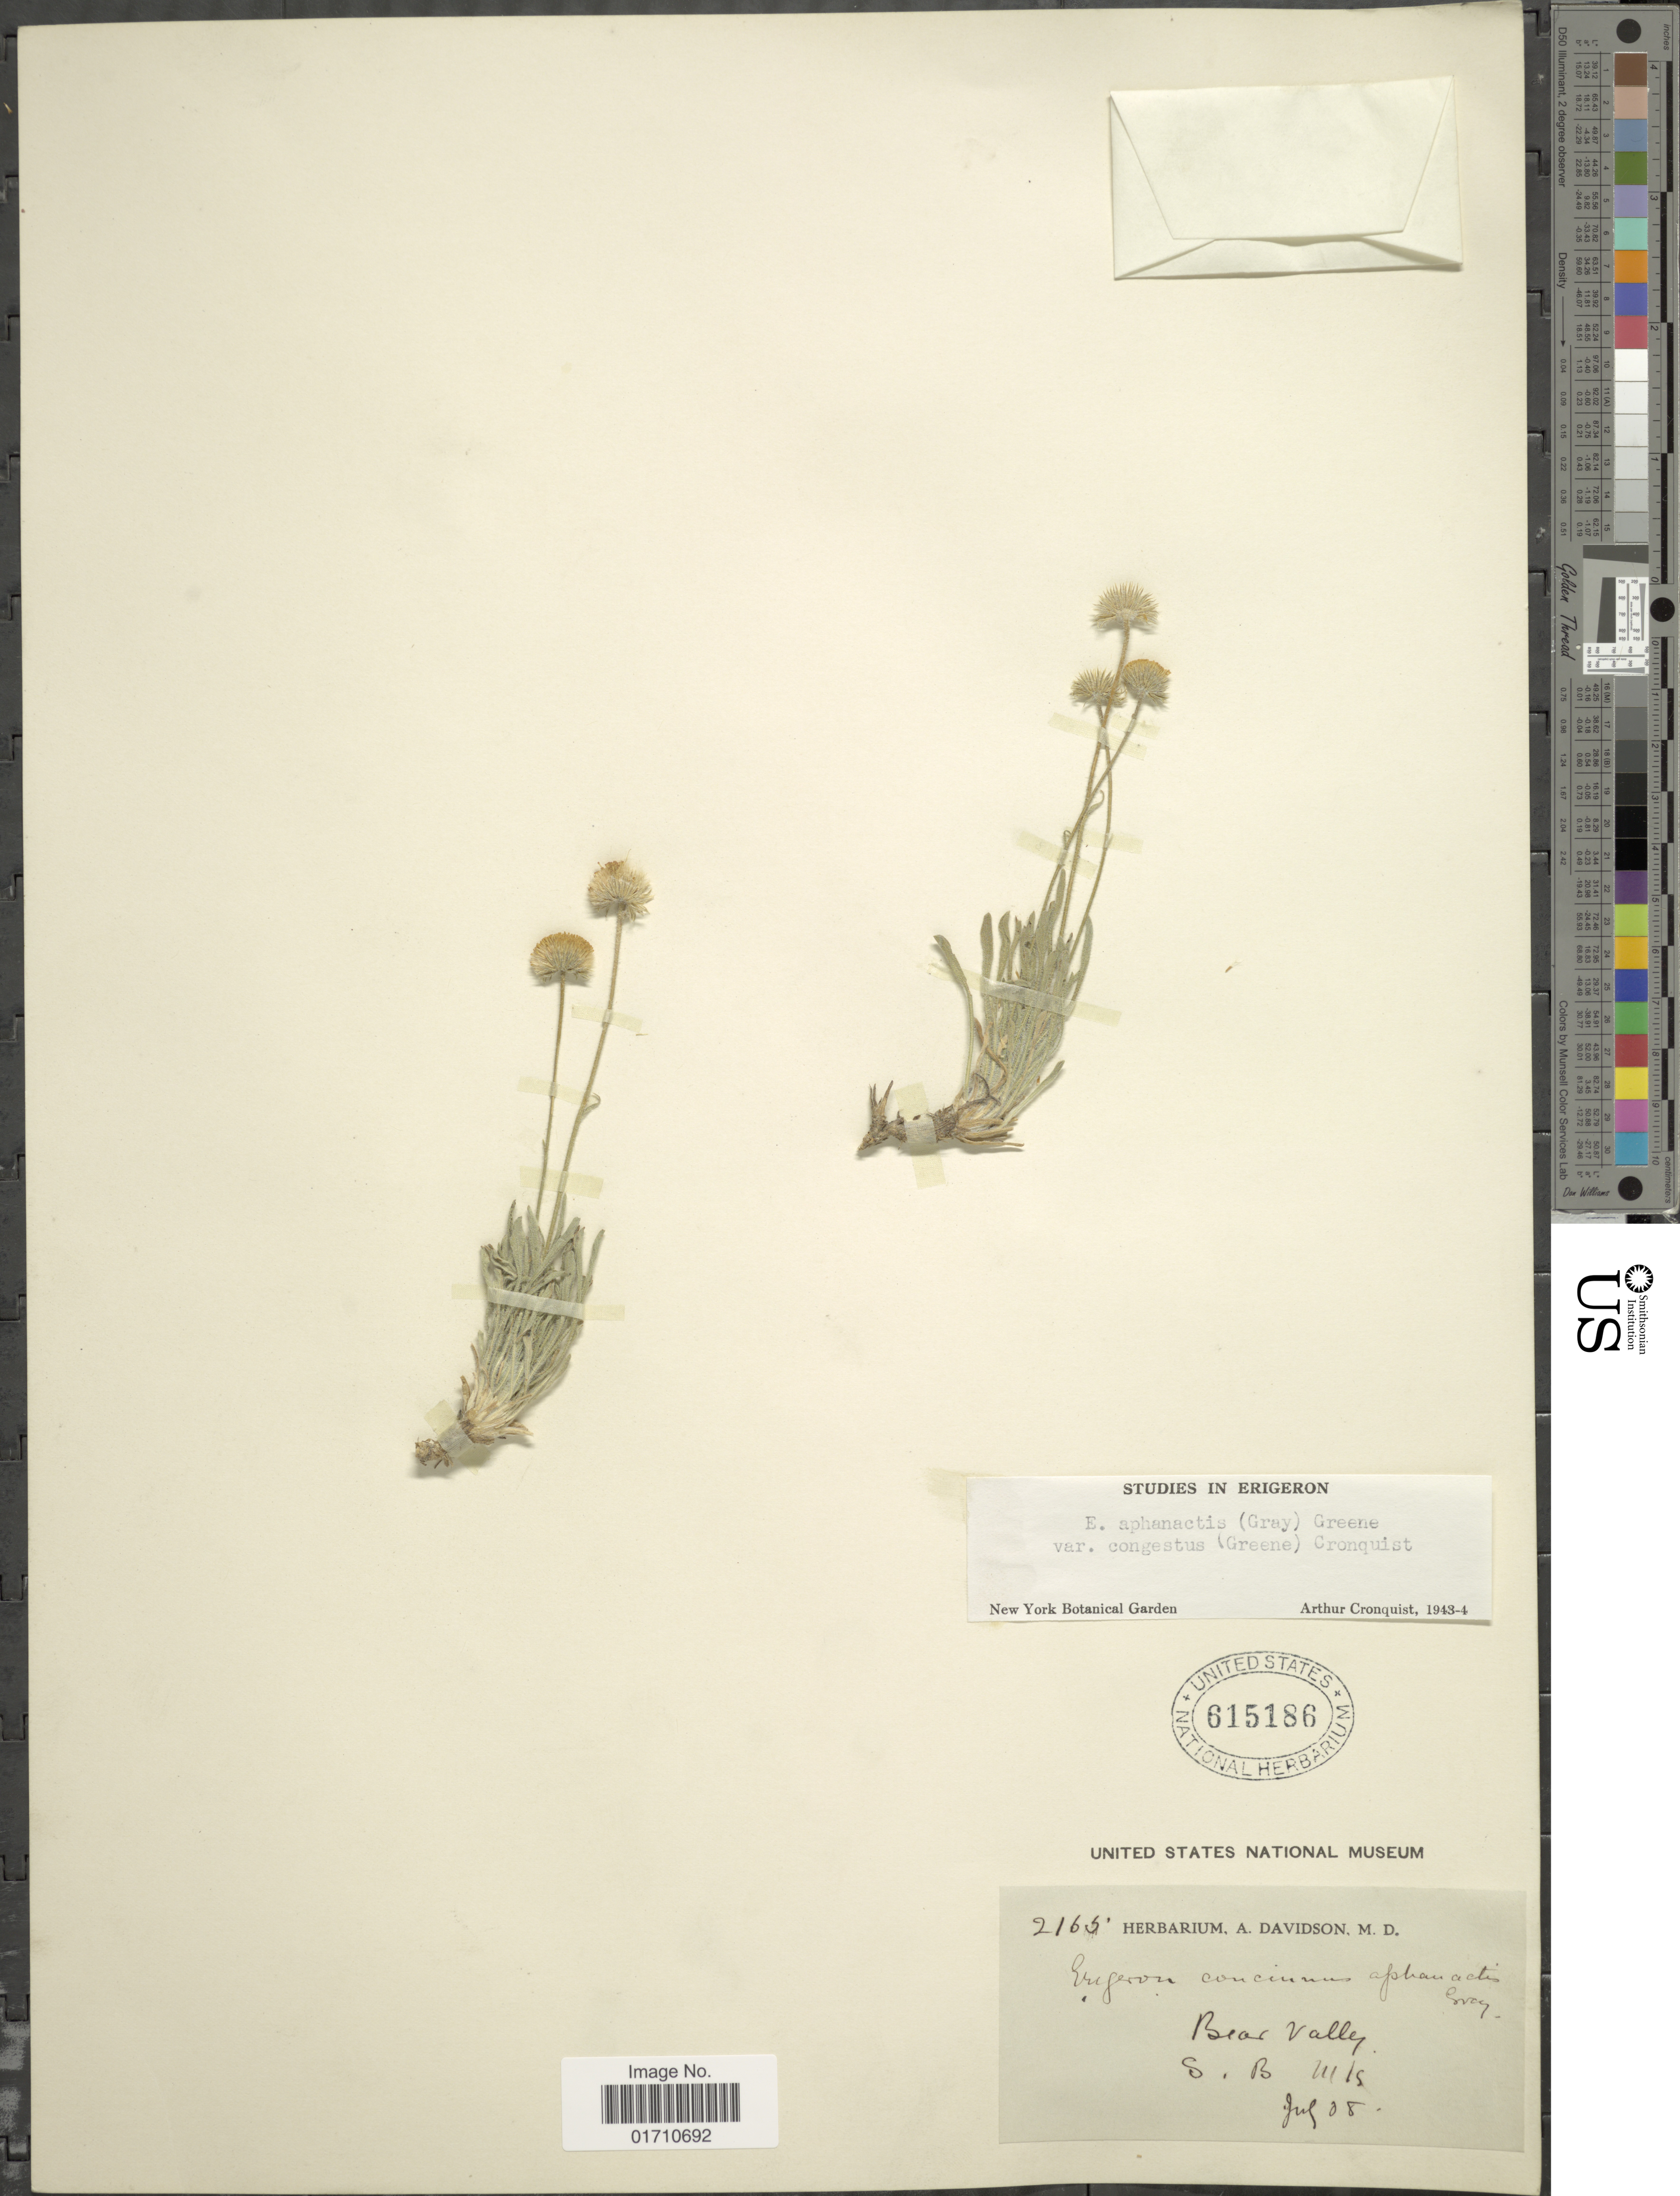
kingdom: Plantae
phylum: Tracheophyta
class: Magnoliopsida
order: Asterales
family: Asteraceae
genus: Erigeron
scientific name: Erigeron aphanactis var. congestus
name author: (Greene) Cronq.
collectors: ex herb. A. Davidson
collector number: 2165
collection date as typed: Transcribed d/m/y: /7/8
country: United States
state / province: California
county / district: San Bernardino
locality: Bear Valley, S.B.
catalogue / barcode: US 615186